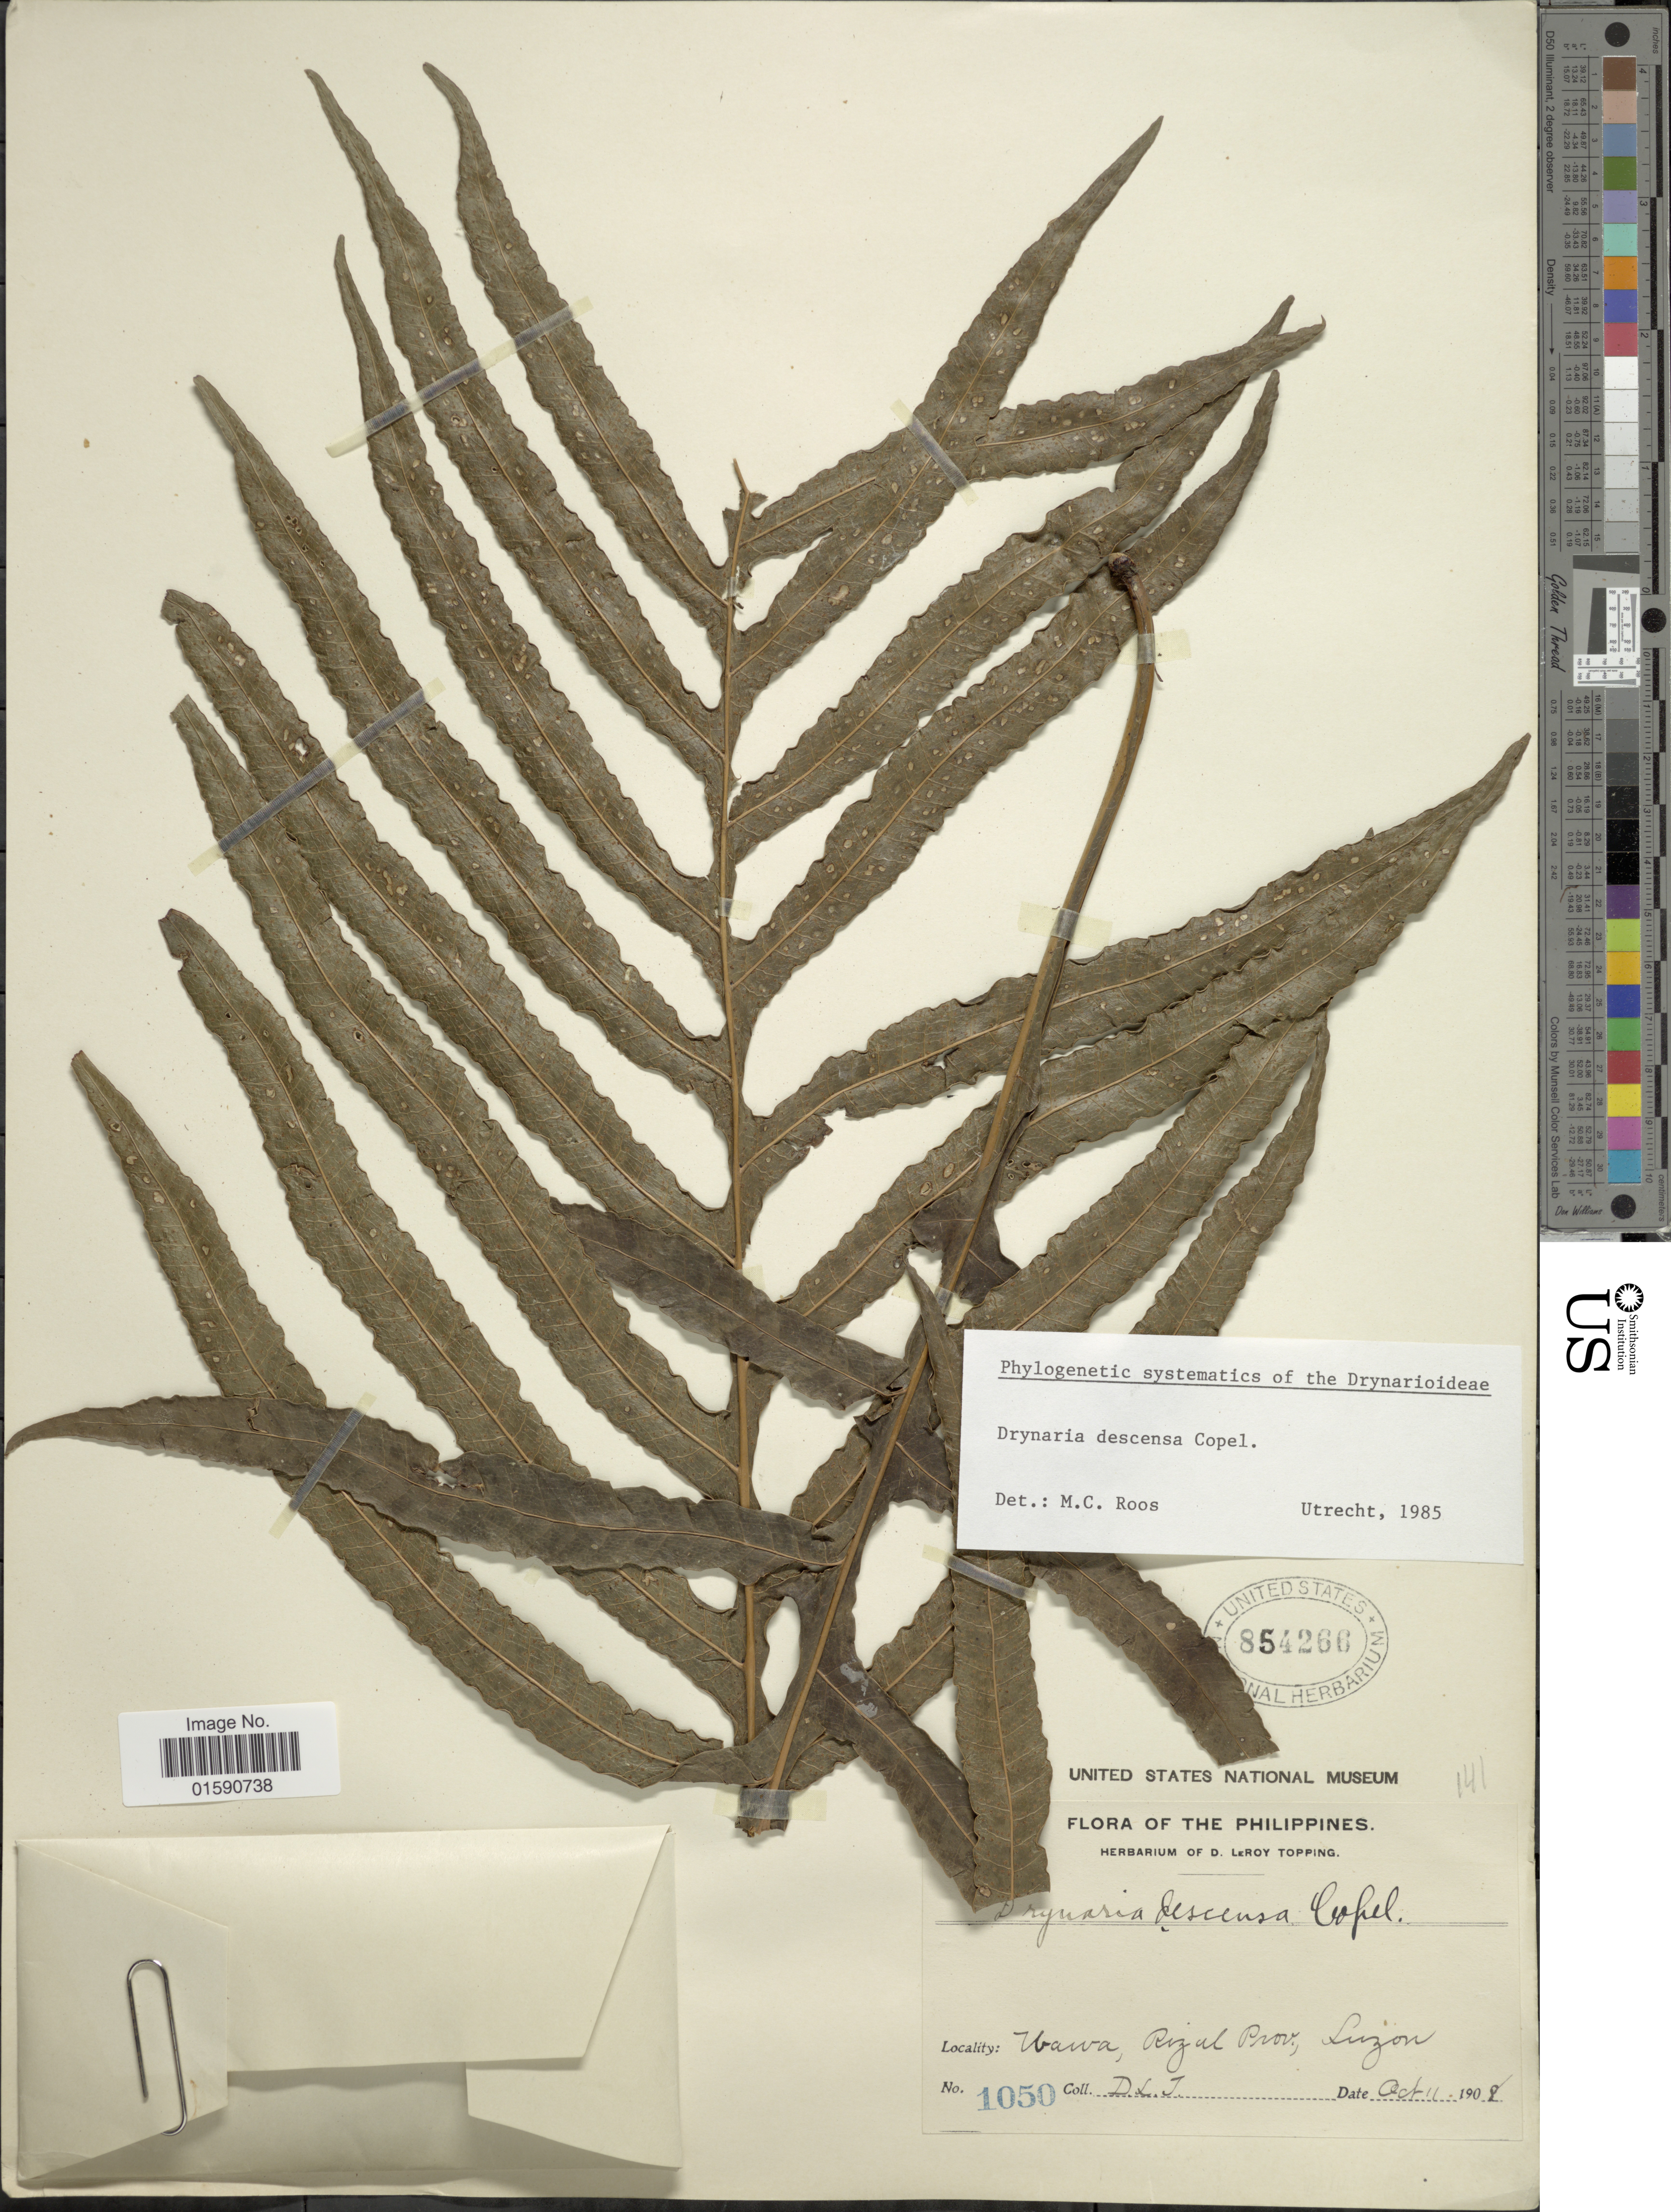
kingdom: Plantae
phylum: Tracheophyta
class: Polypodiopsida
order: Polypodiales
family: Polypodiaceae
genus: Drynaria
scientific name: Drynaria descensa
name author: Copel.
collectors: D. L. Topping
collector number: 1050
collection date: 1908-10-11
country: Philippines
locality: Urawa, Rizal Prov., Luzon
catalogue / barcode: US 854266